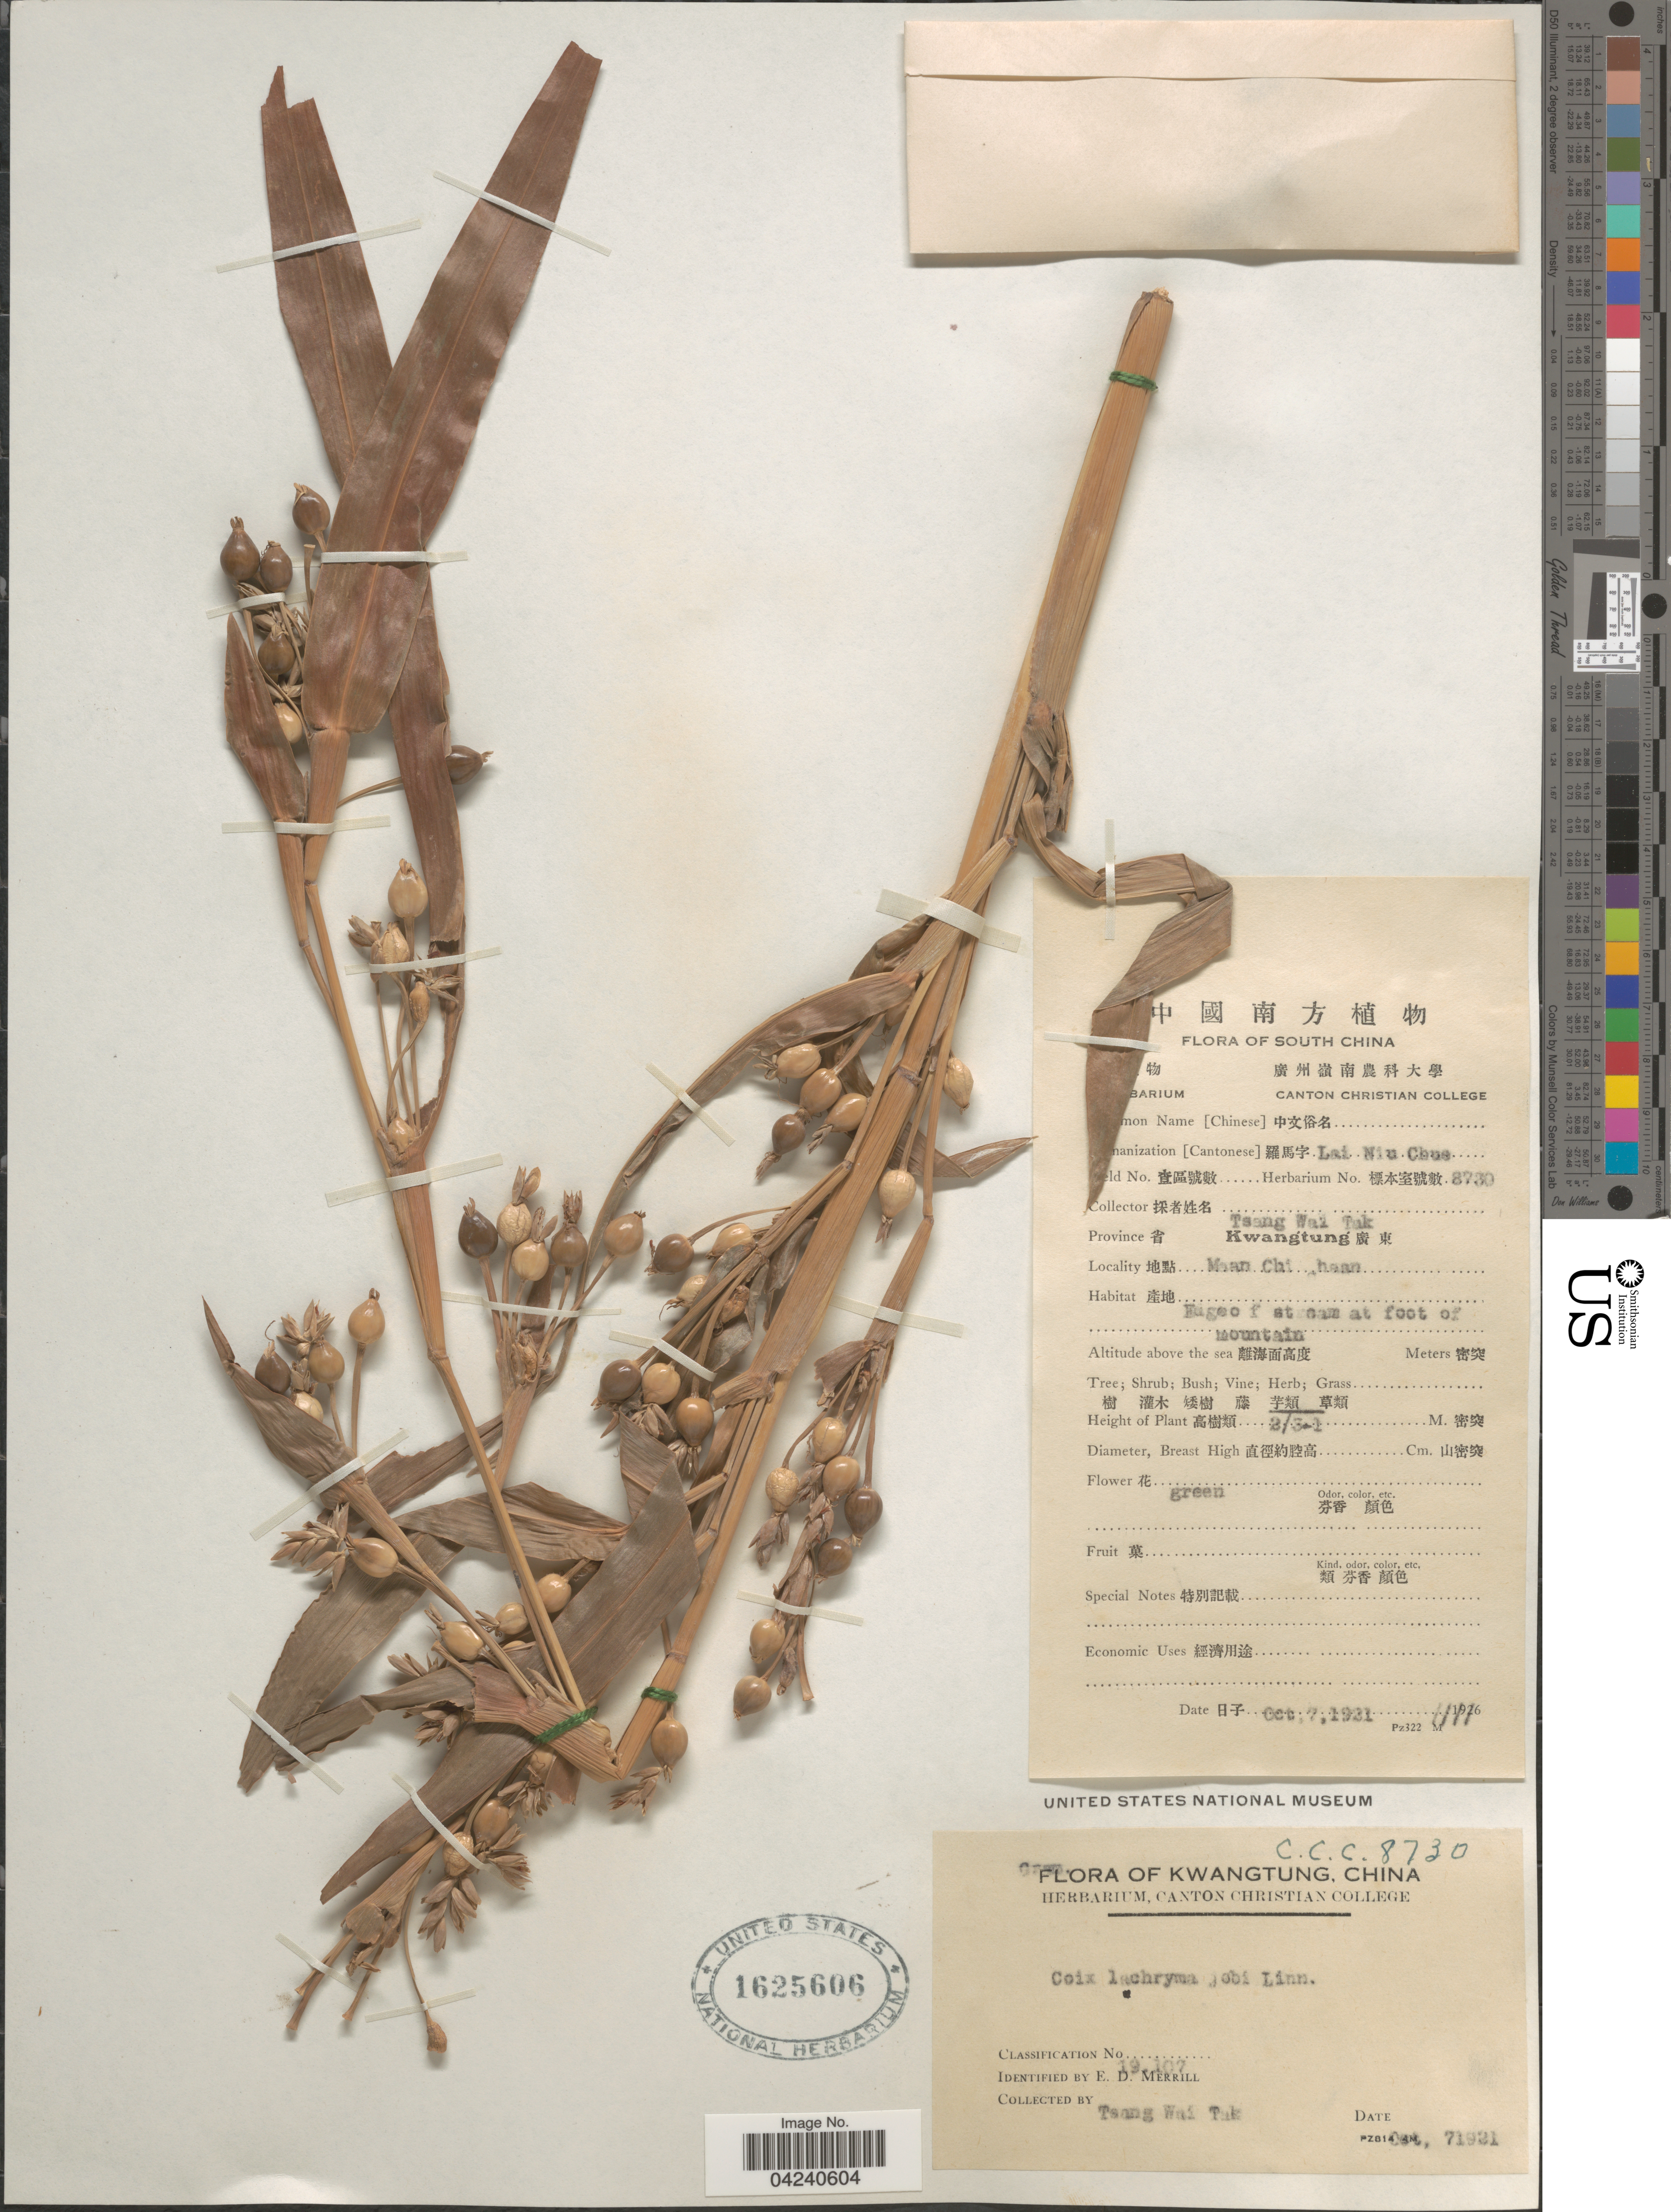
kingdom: Plantae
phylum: Tracheophyta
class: Liliopsida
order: Poales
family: Poaceae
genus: Coix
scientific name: Coix lacryma-jobi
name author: L.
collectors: W. T. Tsang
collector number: C.C.C. 8730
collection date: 1921-10-07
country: China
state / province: Guangdong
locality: South China. Kwangtung. Maan Chi Shaan. Edge of stream at foot of mountain.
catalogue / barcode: US 1625606